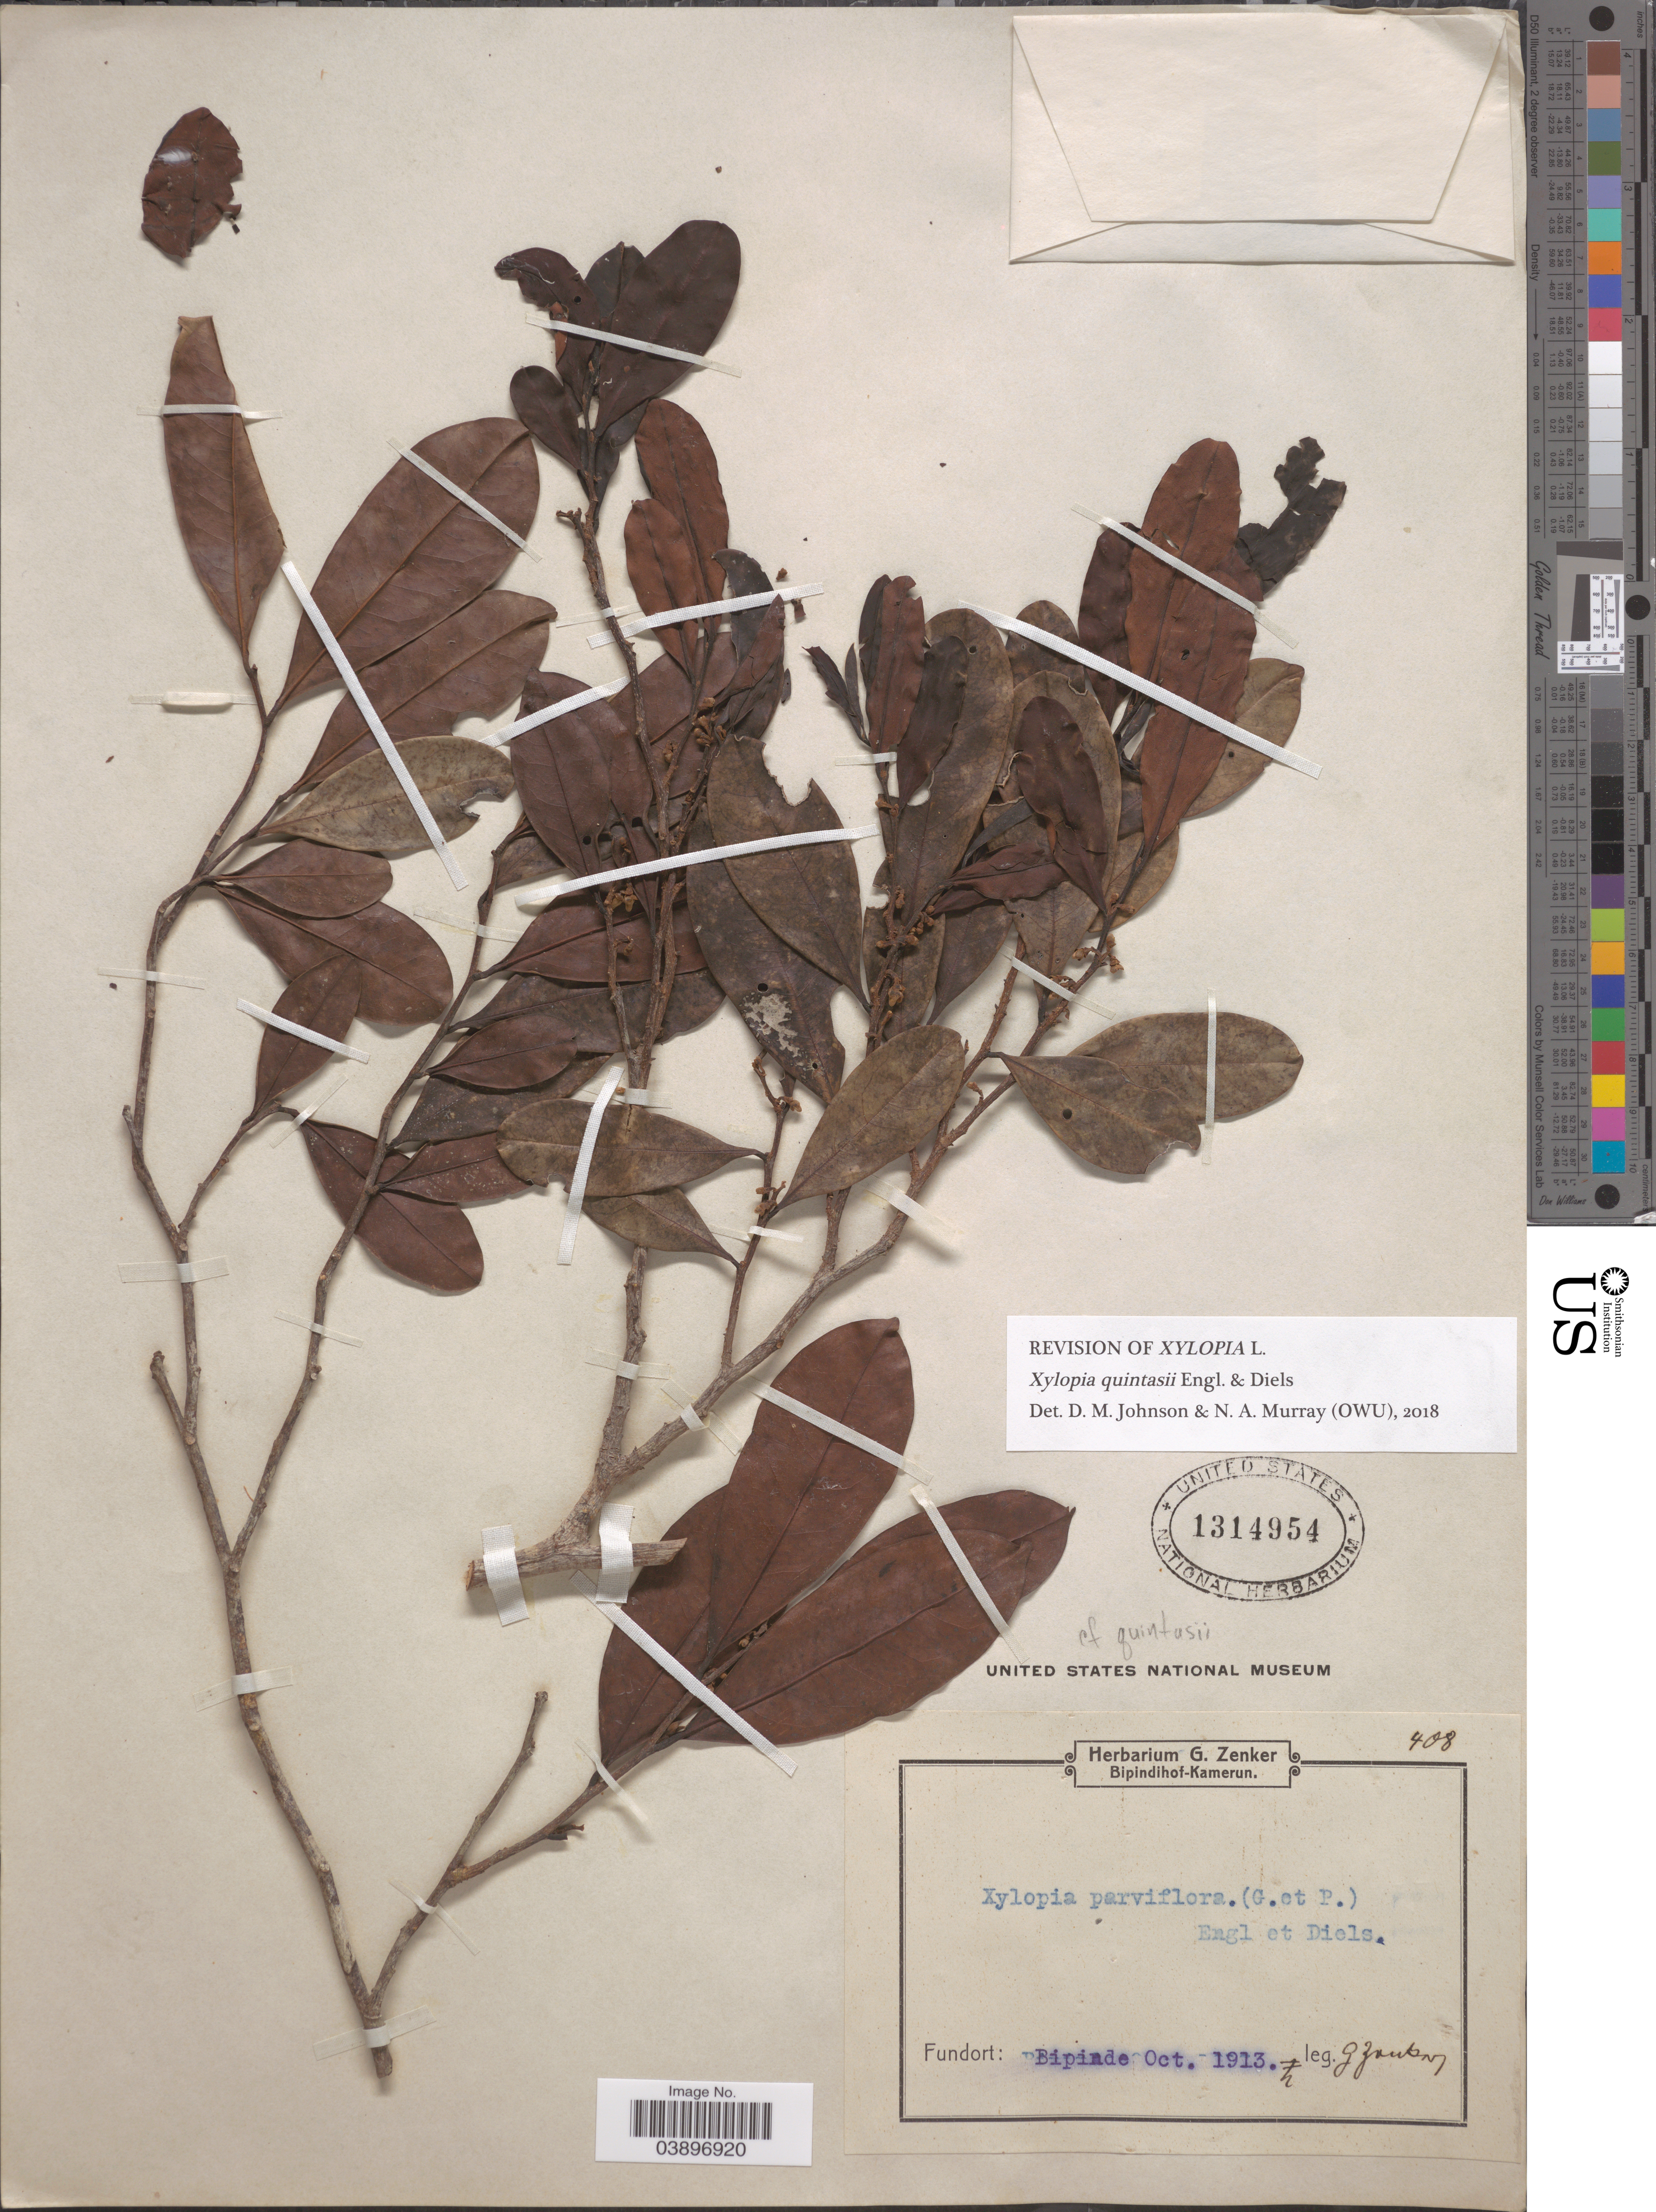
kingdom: Plantae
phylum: Tracheophyta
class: Magnoliopsida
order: Magnoliales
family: Annonaceae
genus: Xylopia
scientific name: Xylopia quintasii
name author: Pierre ex Engl. & Diels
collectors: G. A. Zenker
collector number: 408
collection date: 1913-10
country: Cameroon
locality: Bipinde.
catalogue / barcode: US 1314954